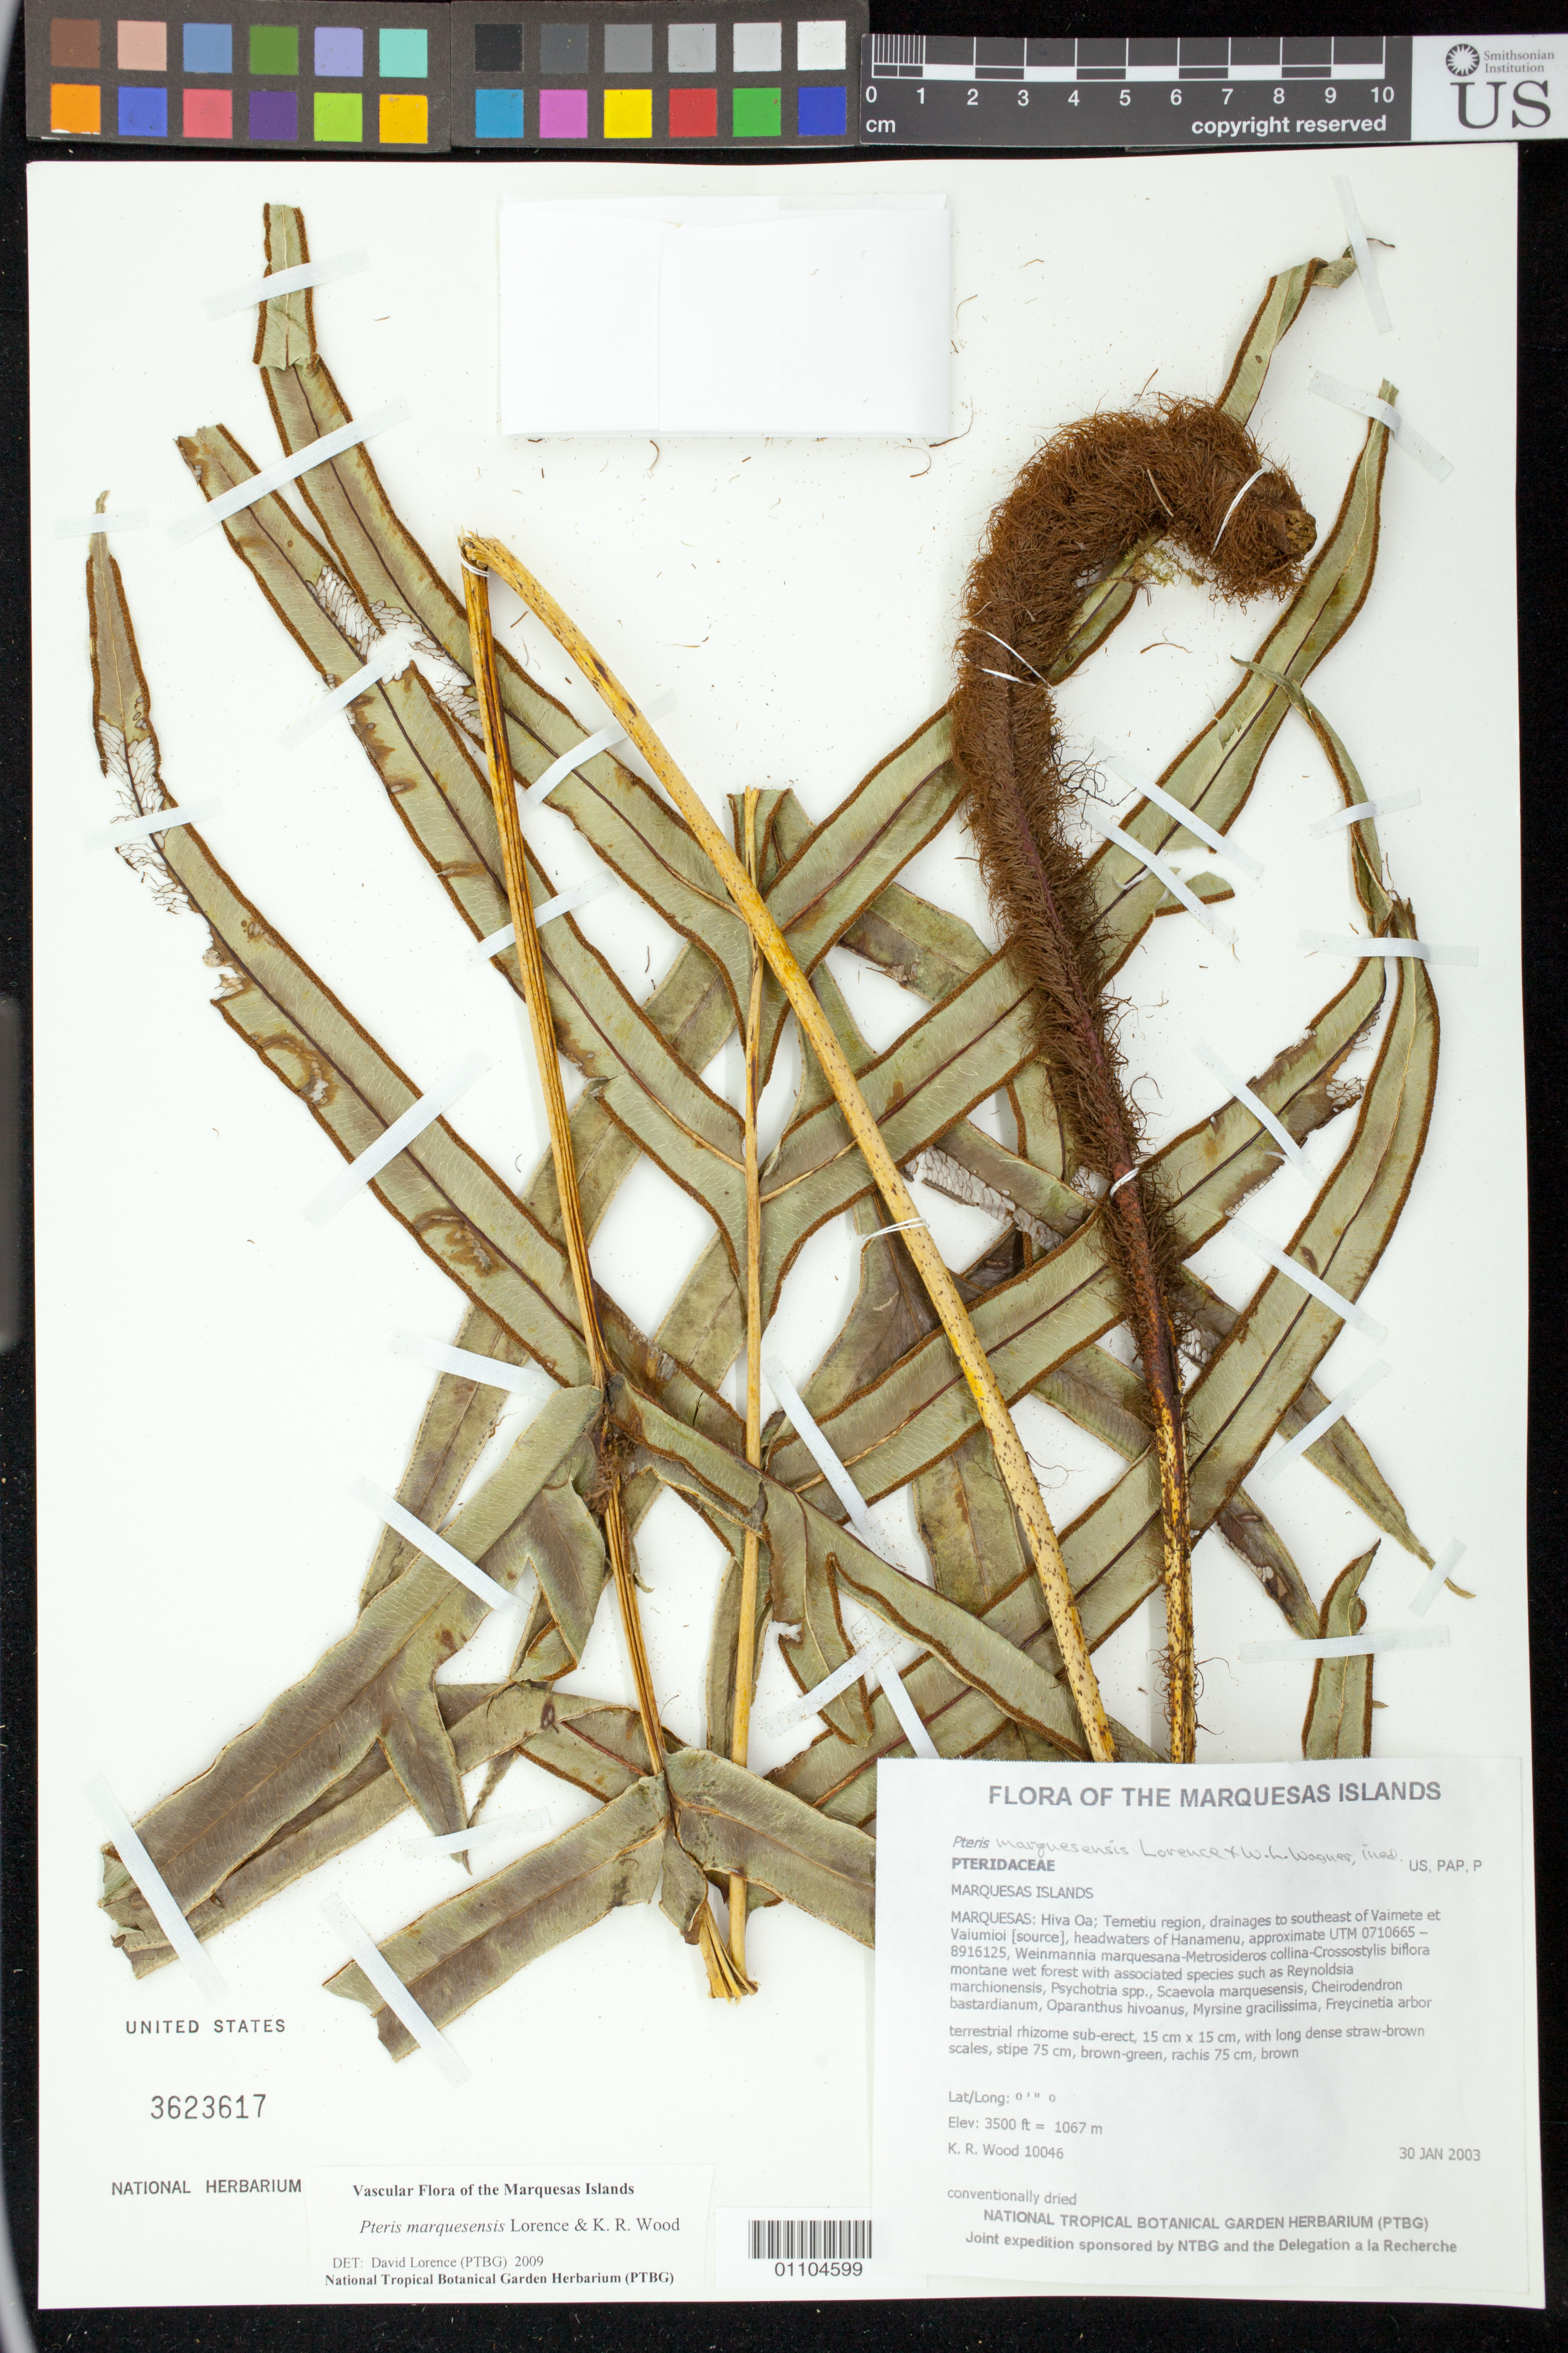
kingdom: Plantae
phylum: Tracheophyta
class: Polypodiopsida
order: Polypodiales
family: Pteridaceae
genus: Pteris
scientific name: Pteris marquesensis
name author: Lorence & K.R. Wood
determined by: Lorence, David H., (PTBG), National Tropical Botanical Garden (UNITED STATES)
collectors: K. R. Wood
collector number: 10046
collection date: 2003-01-30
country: French Polynesia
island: Hiva Oa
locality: Temetiu region, drainages to southeast of Vaimete et Vaiumioi [source], headwaters of Hanamenu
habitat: Weinmannia marquesana - Metrosideros collina - Crossostylis biflora montane wet forest. Lower banks of upper drainage, E aspect, moderate slope, closed, wet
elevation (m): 1067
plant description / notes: approximate UTM 0710665 – 8916125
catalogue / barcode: US 3623617